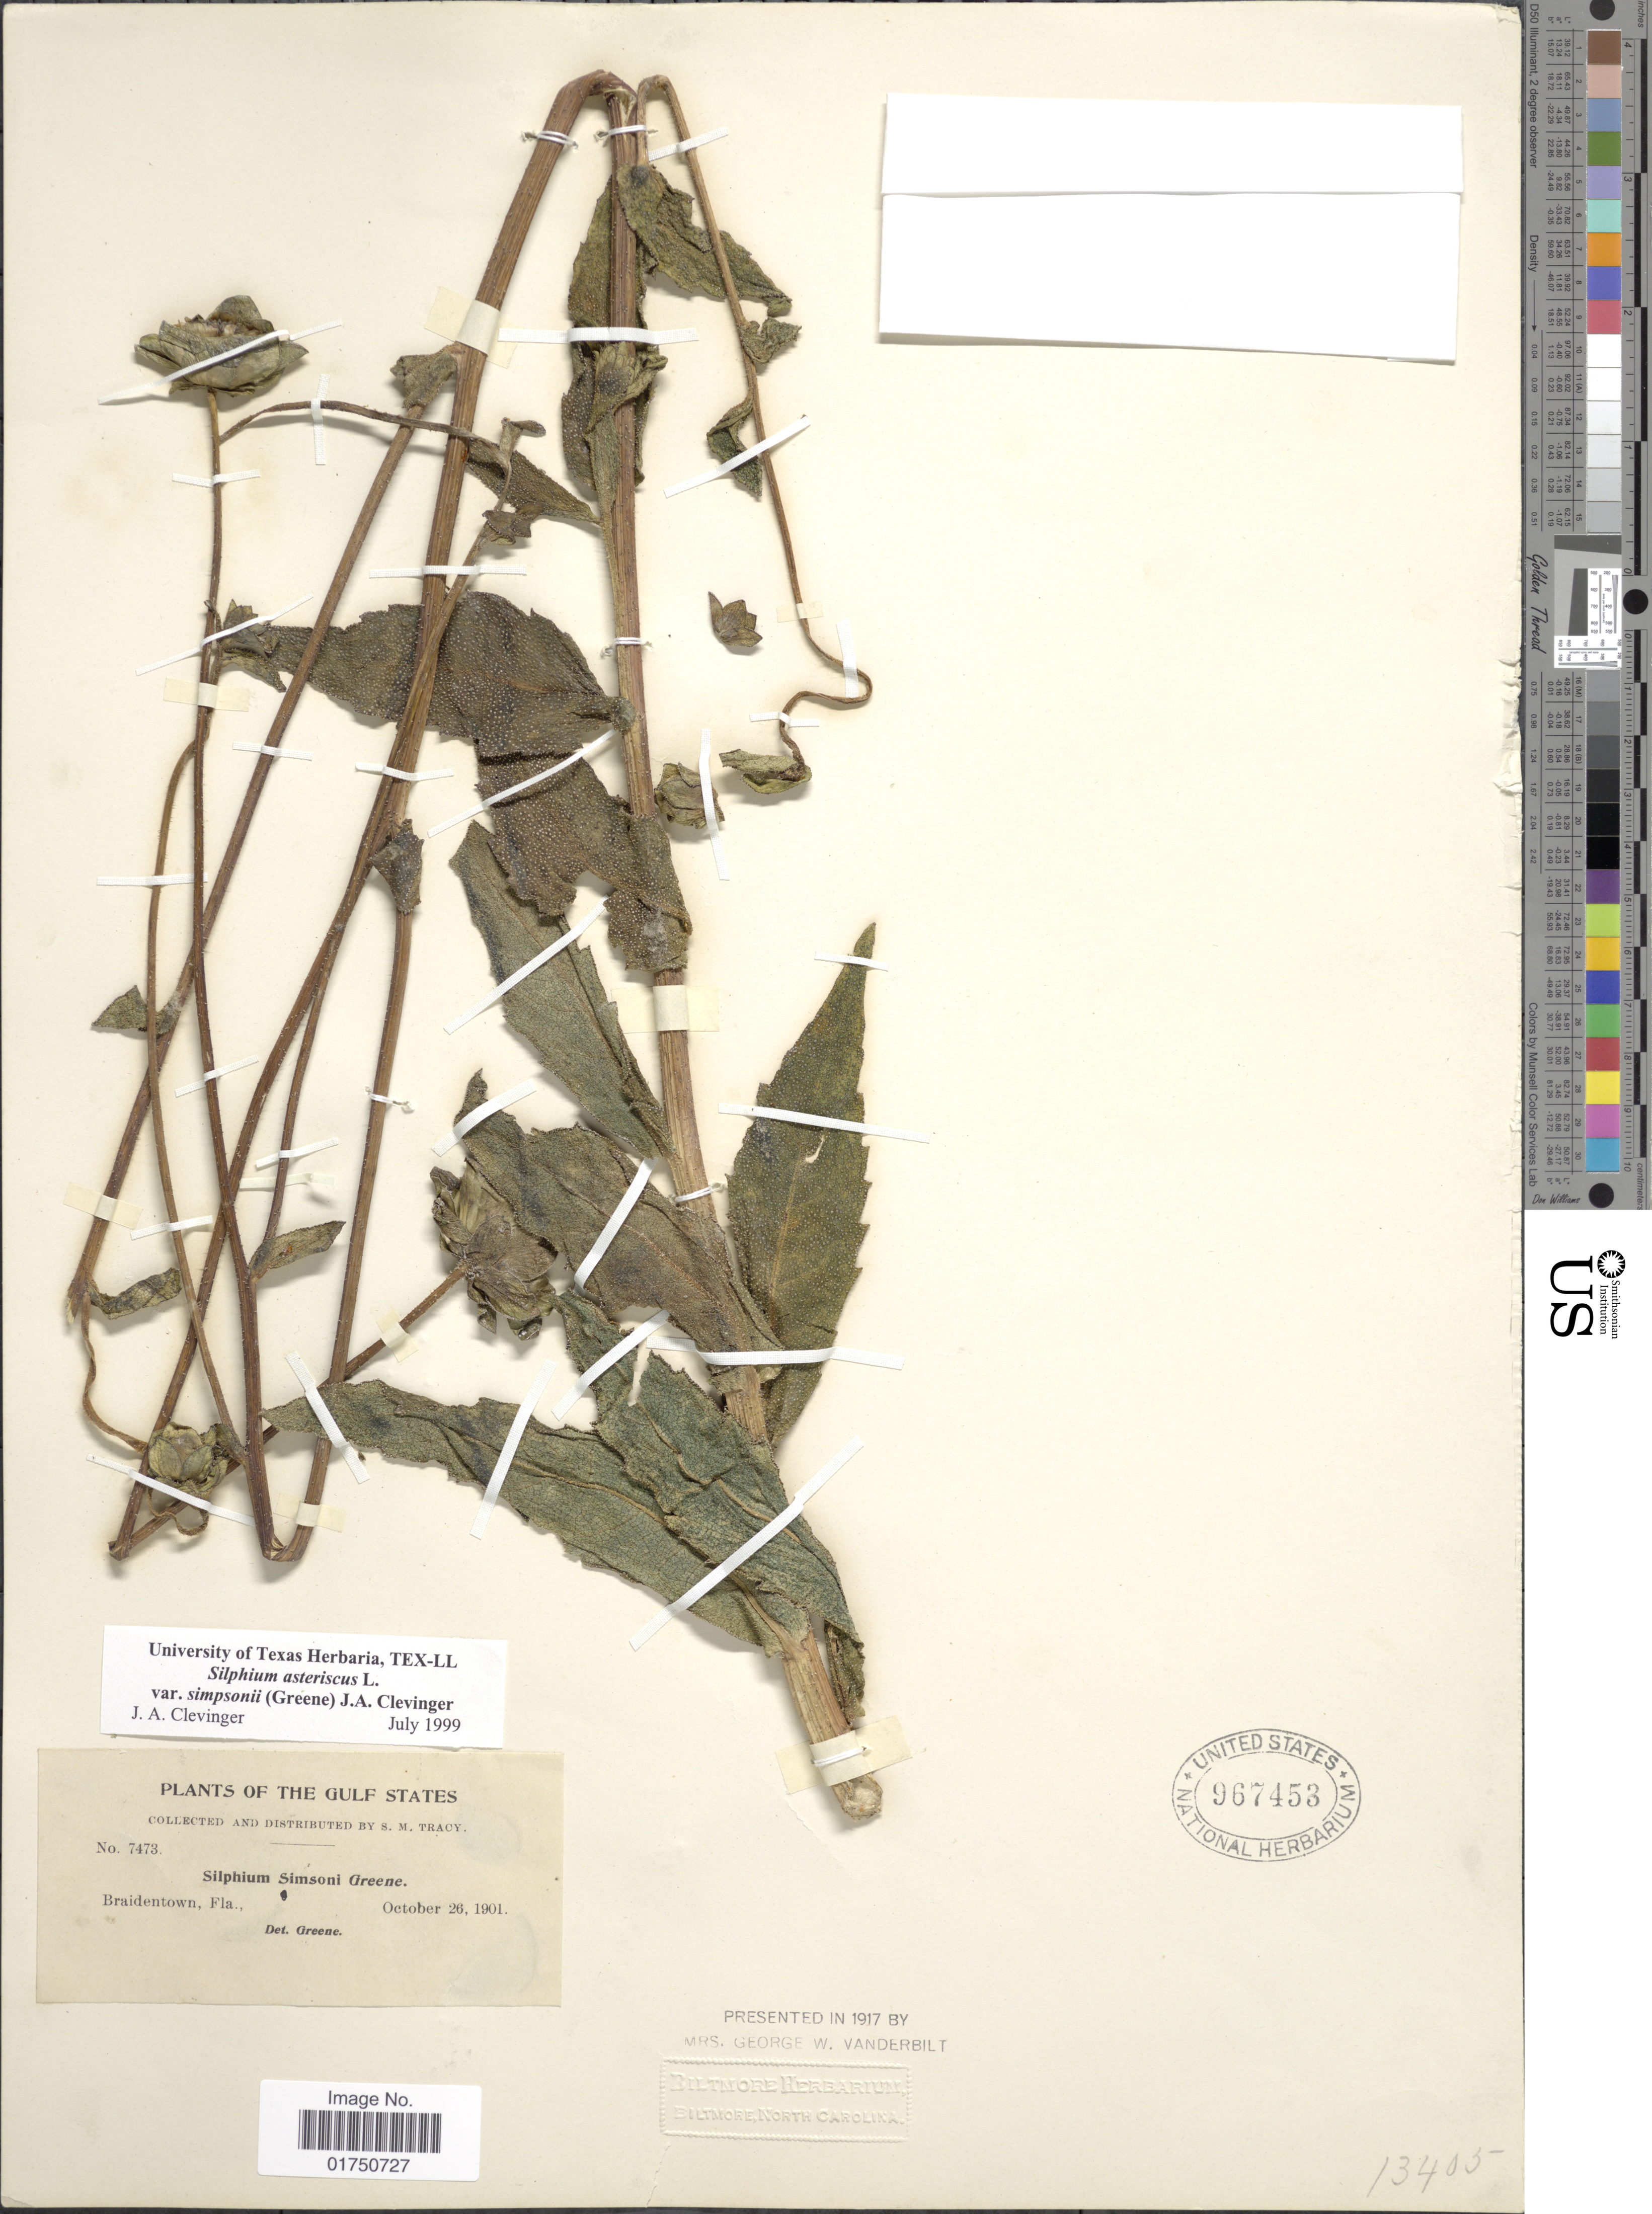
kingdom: Plantae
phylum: Tracheophyta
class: Magnoliopsida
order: Asterales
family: Asteraceae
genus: Silphium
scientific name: Silphium asteriscus var. simpsonii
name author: (Greene) Clevinger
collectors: S. M. Tracy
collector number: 7473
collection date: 1901-10-26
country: United States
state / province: Florida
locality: Gulf States. Braidentown, Fla.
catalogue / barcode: US 967453